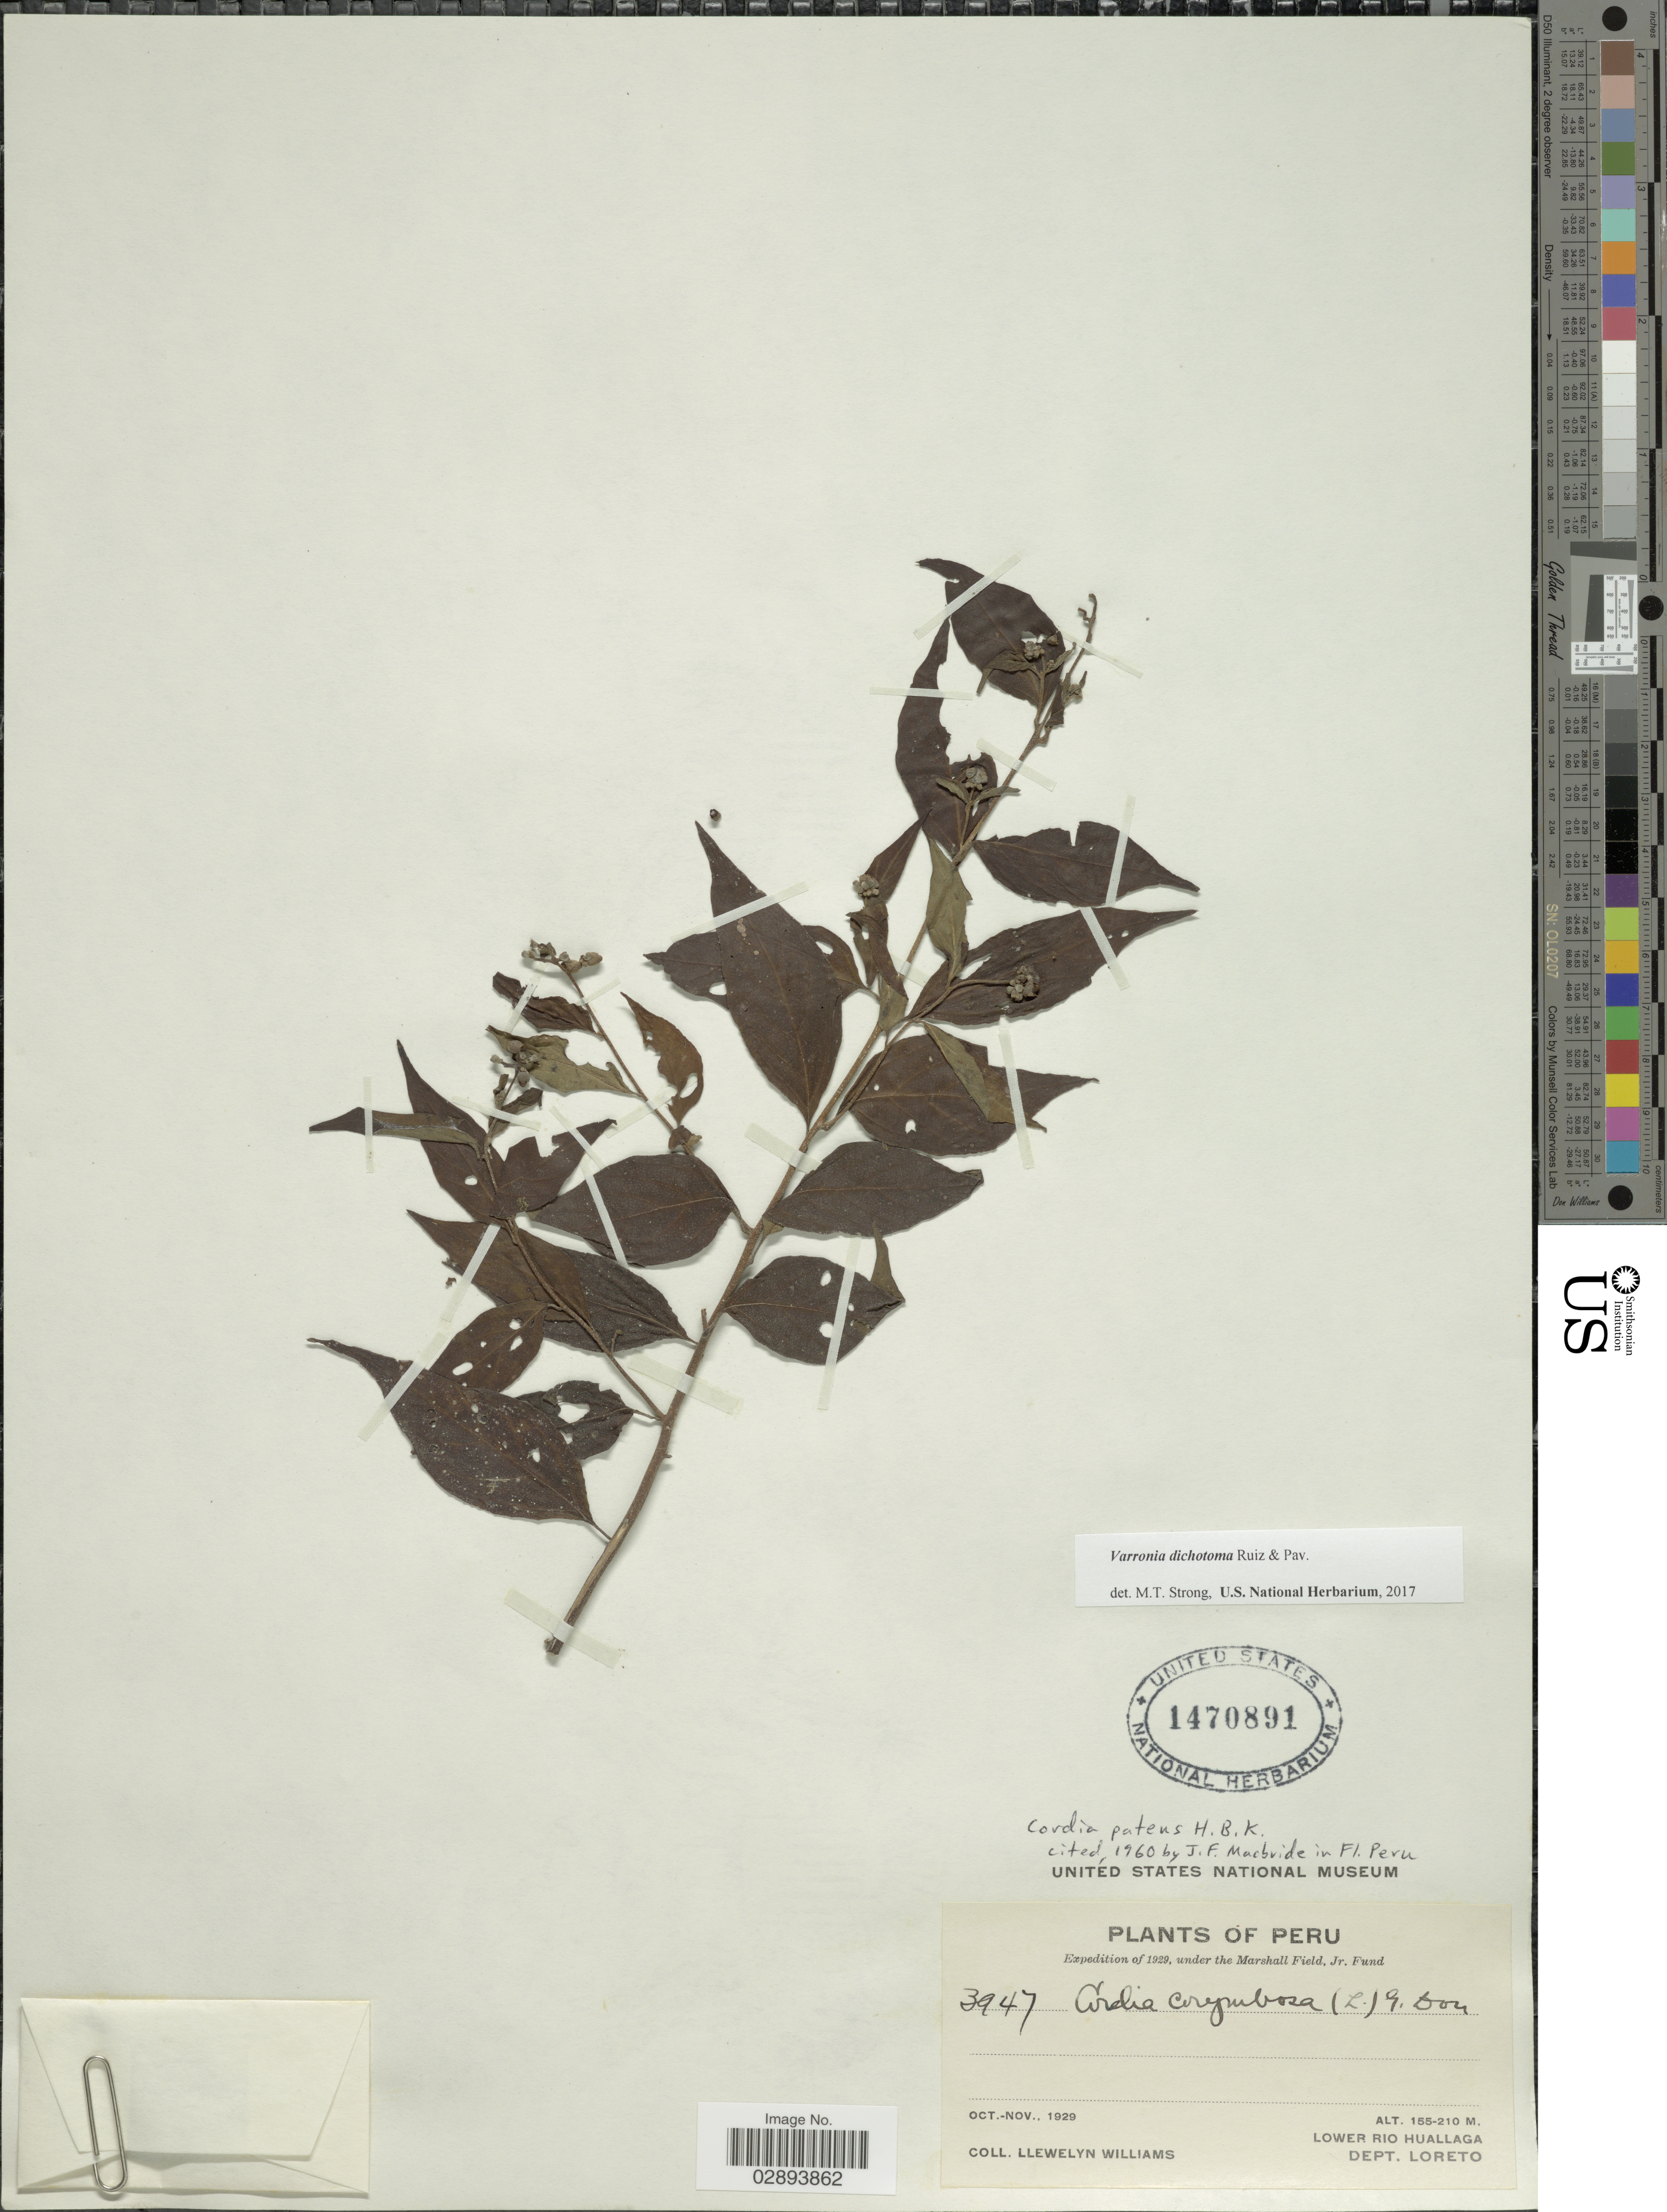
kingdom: Plantae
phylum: Tracheophyta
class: Magnoliopsida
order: Boraginales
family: Cordiaceae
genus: Varronia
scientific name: Varronia dichotoma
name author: Ruiz & Pav.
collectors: Ll. Williams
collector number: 3947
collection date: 1929-10/1929-11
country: Peru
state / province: Loreto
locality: Lower Rio Huallaga, Dept. Loreto.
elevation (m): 155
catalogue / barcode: US 1470891